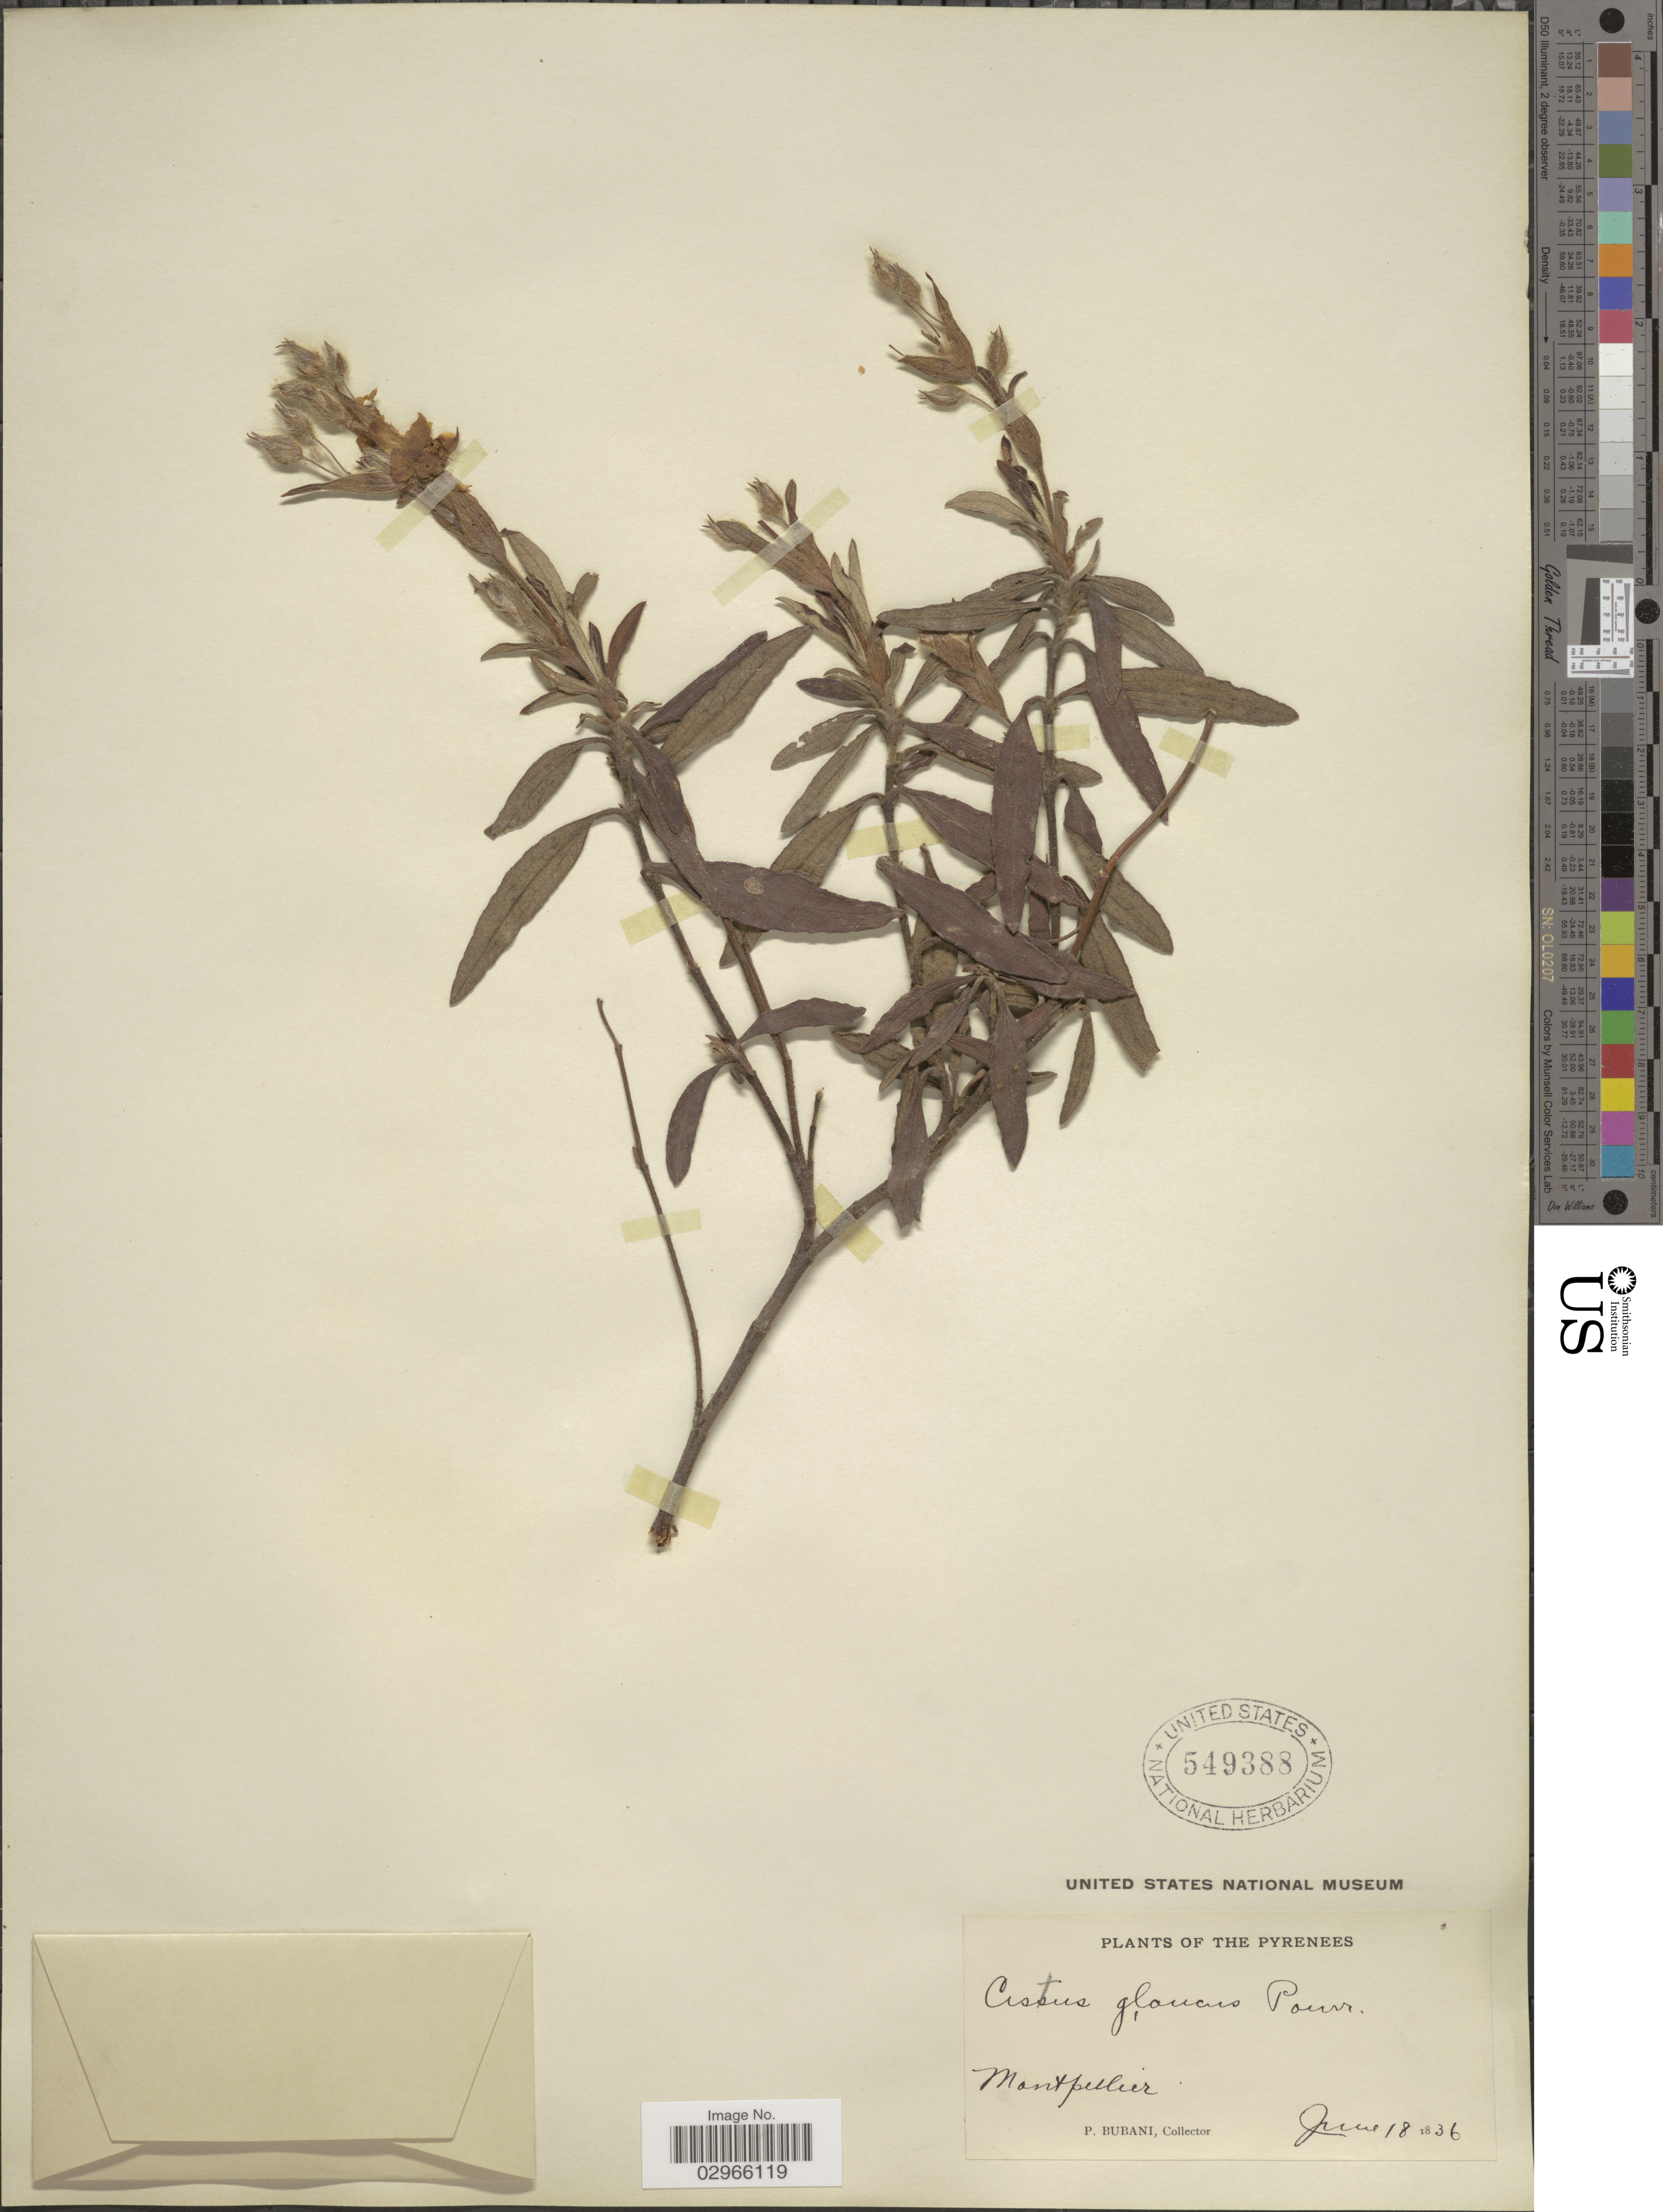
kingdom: Plantae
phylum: Tracheophyta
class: Magnoliopsida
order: Malvales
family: Cistaceae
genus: Cistus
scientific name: Cistus glaucus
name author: Desf.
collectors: P. Bubani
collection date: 1836-06-18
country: France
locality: The Pyrenees. Montpellier.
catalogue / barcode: US 549388